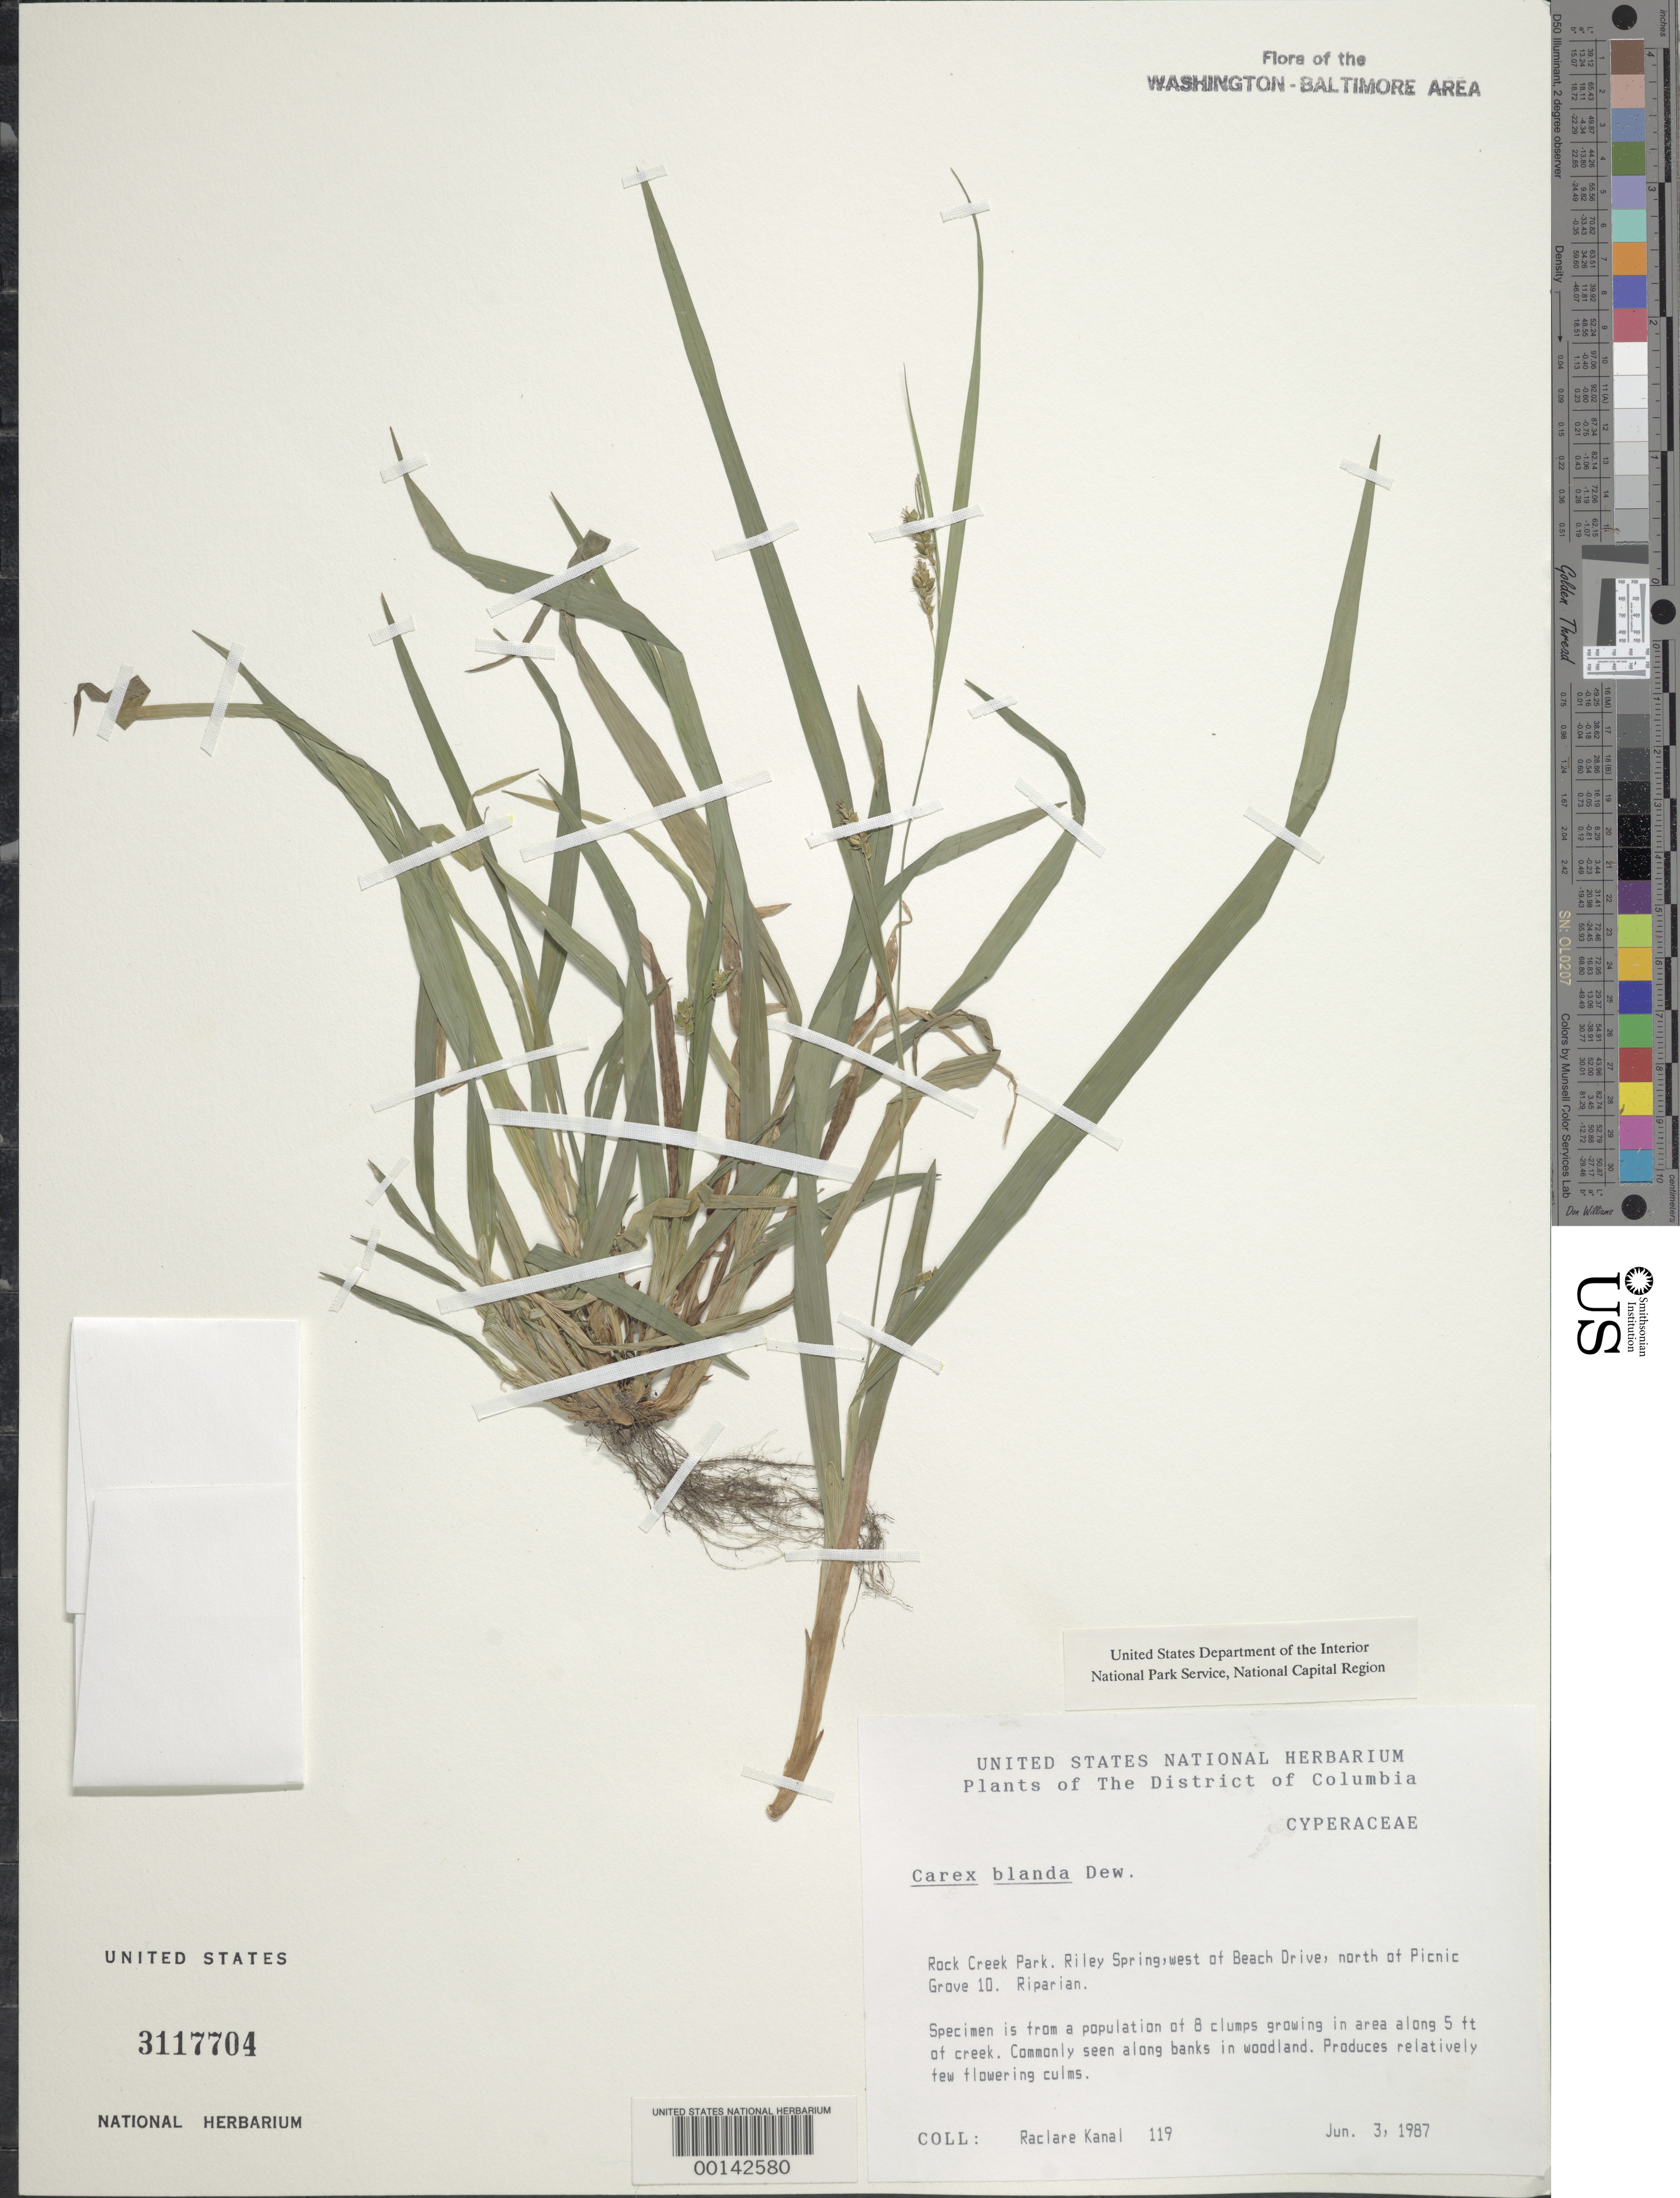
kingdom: Plantae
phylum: Tracheophyta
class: Liliopsida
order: Poales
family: Cyperaceae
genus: Carex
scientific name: Carex blanda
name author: Dewey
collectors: R. Kanal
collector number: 119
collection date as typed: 03 Jun 1987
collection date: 1987-06-03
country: United States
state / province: District of Columbia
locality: Rock Creek Park. Riley Spring,west of Beach Drive, north of Picnic Grove 10. Rock Creek Park & vicinity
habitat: Riparian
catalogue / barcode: US 3117704